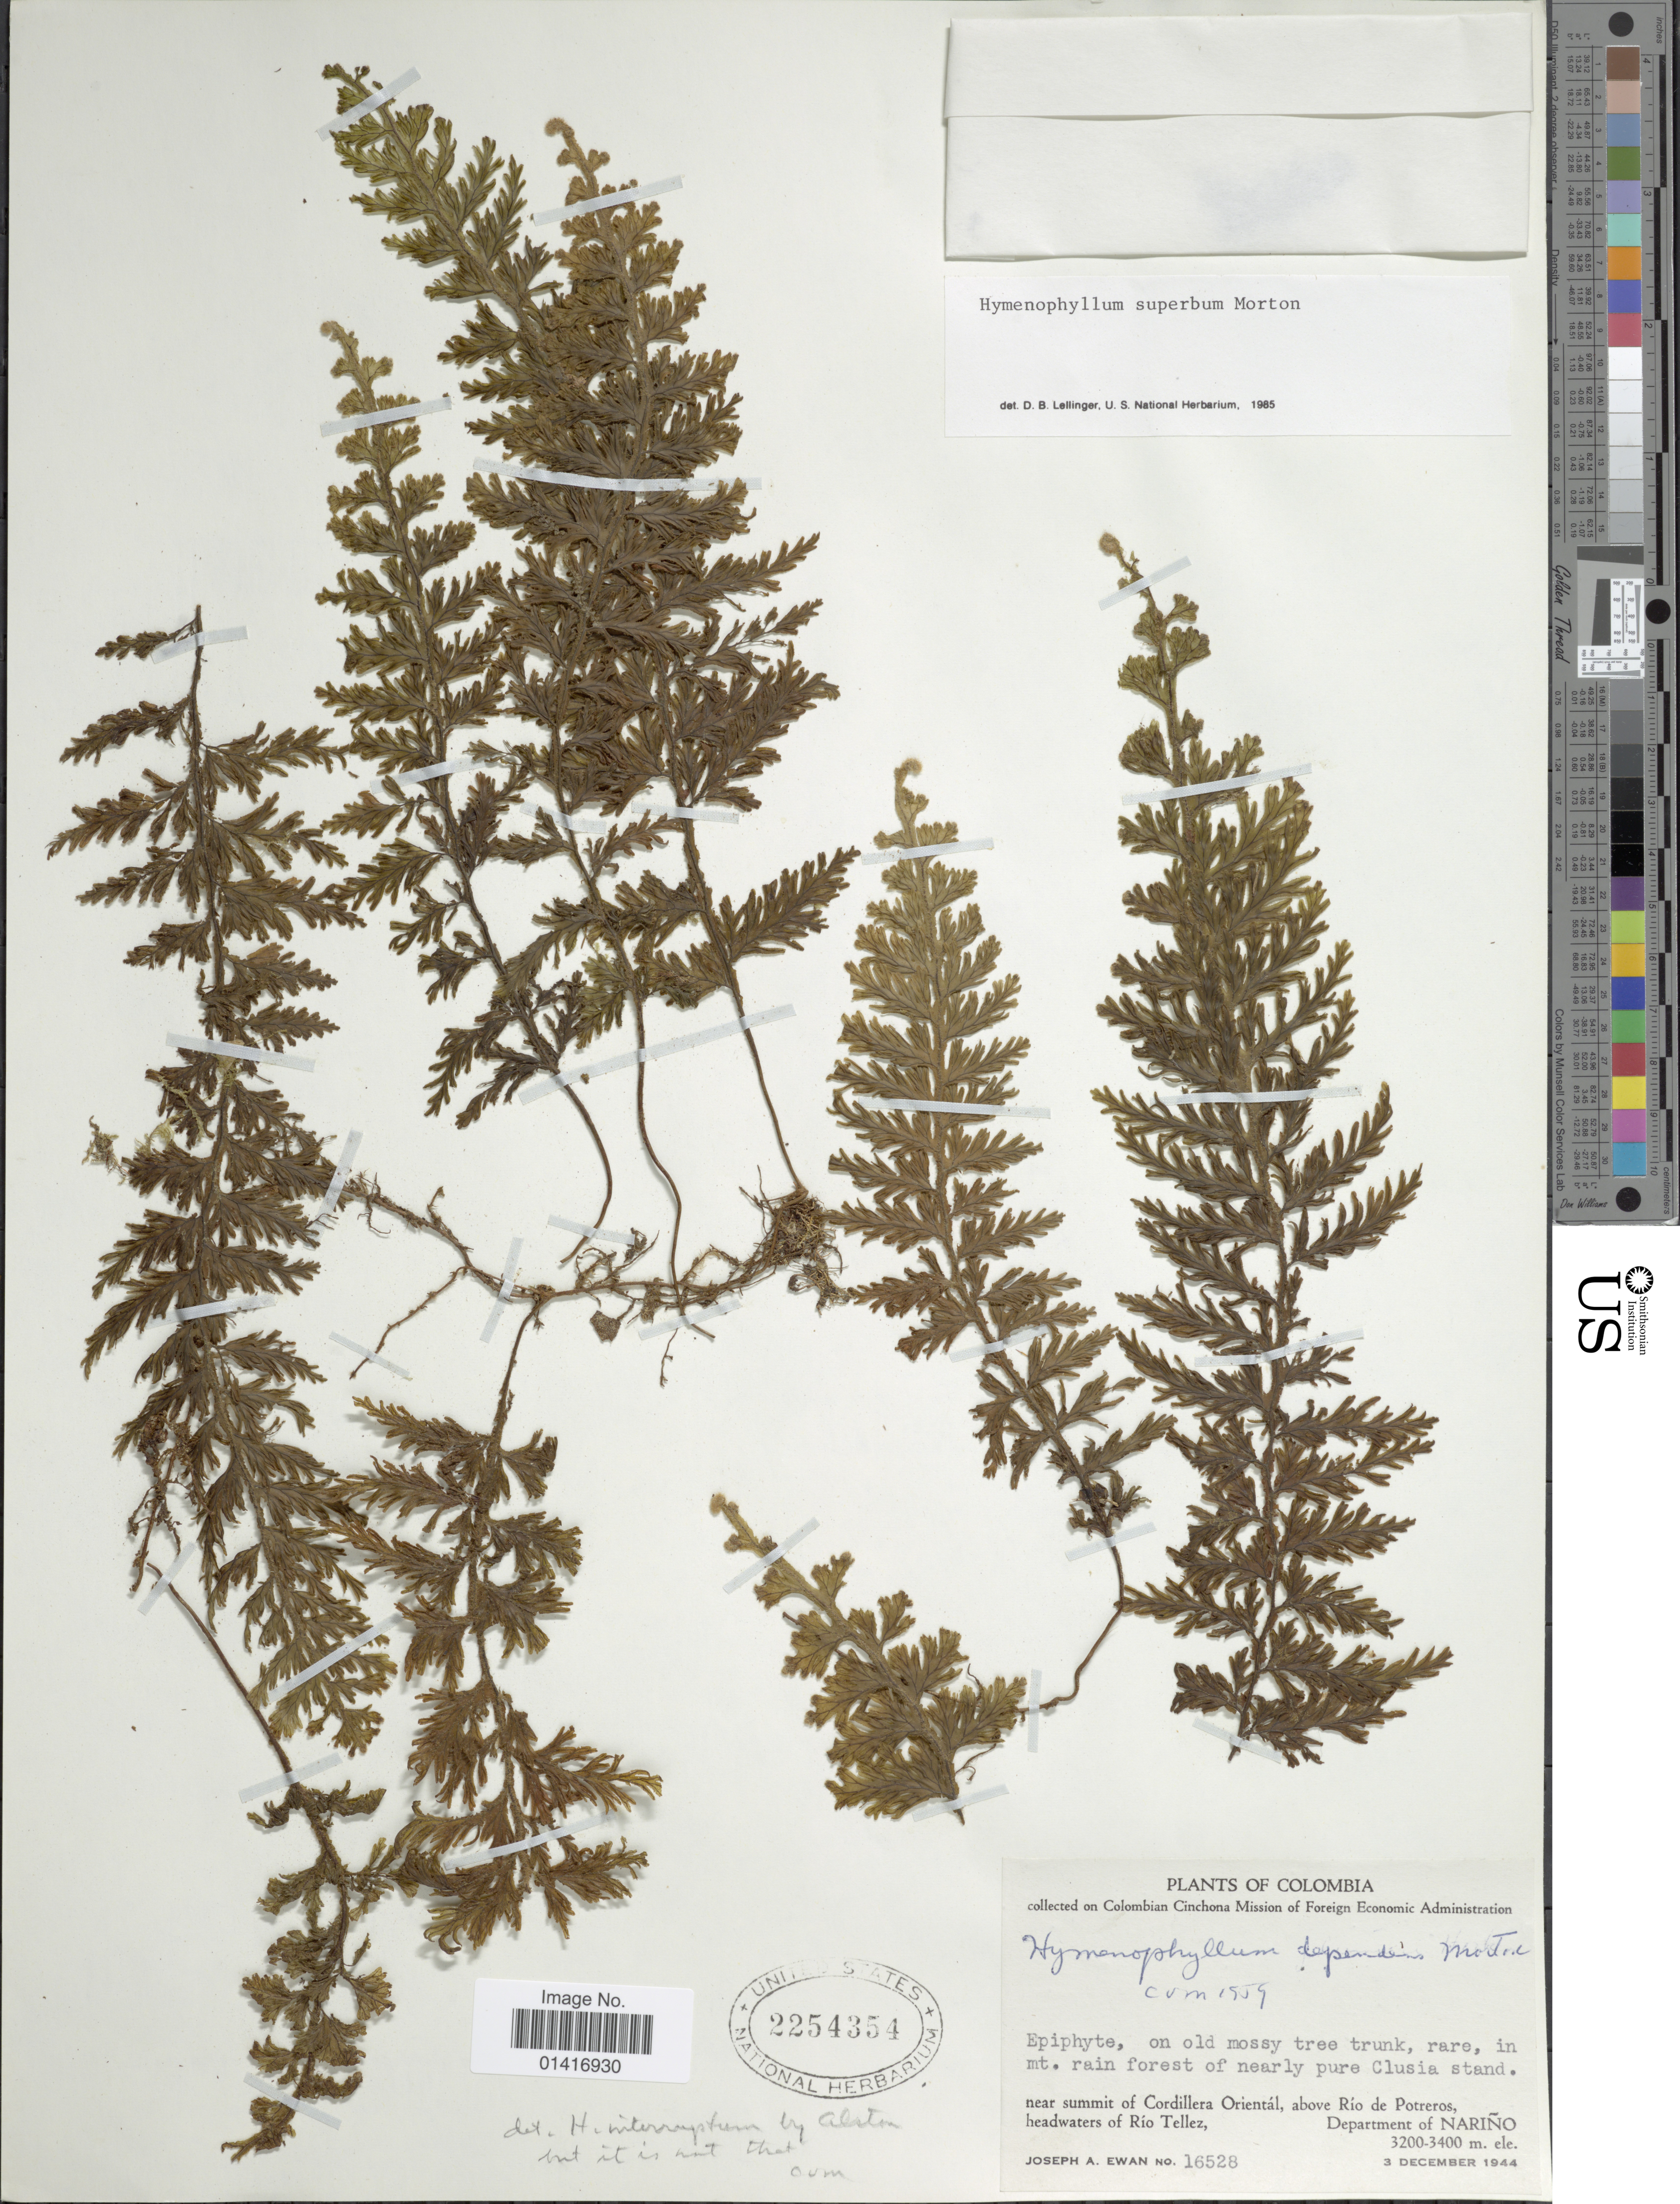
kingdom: Plantae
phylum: Tracheophyta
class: Polypodiopsida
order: Hymenophyllales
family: Hymenophyllaceae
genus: Hymenophyllum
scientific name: Hymenophyllum superbum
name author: C.V. Morton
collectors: J. A. Ewan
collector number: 16528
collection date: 1944-12-03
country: Colombia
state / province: Nariño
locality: On ols mossy tree trunk, rare, in mt. rain forest of nearly pure Clusia stand. Near summit of Cordillera Orientál, above Río de Potreros, headwaters of Río Tellez. Department of Nariño.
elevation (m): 3200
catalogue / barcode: US 2254354